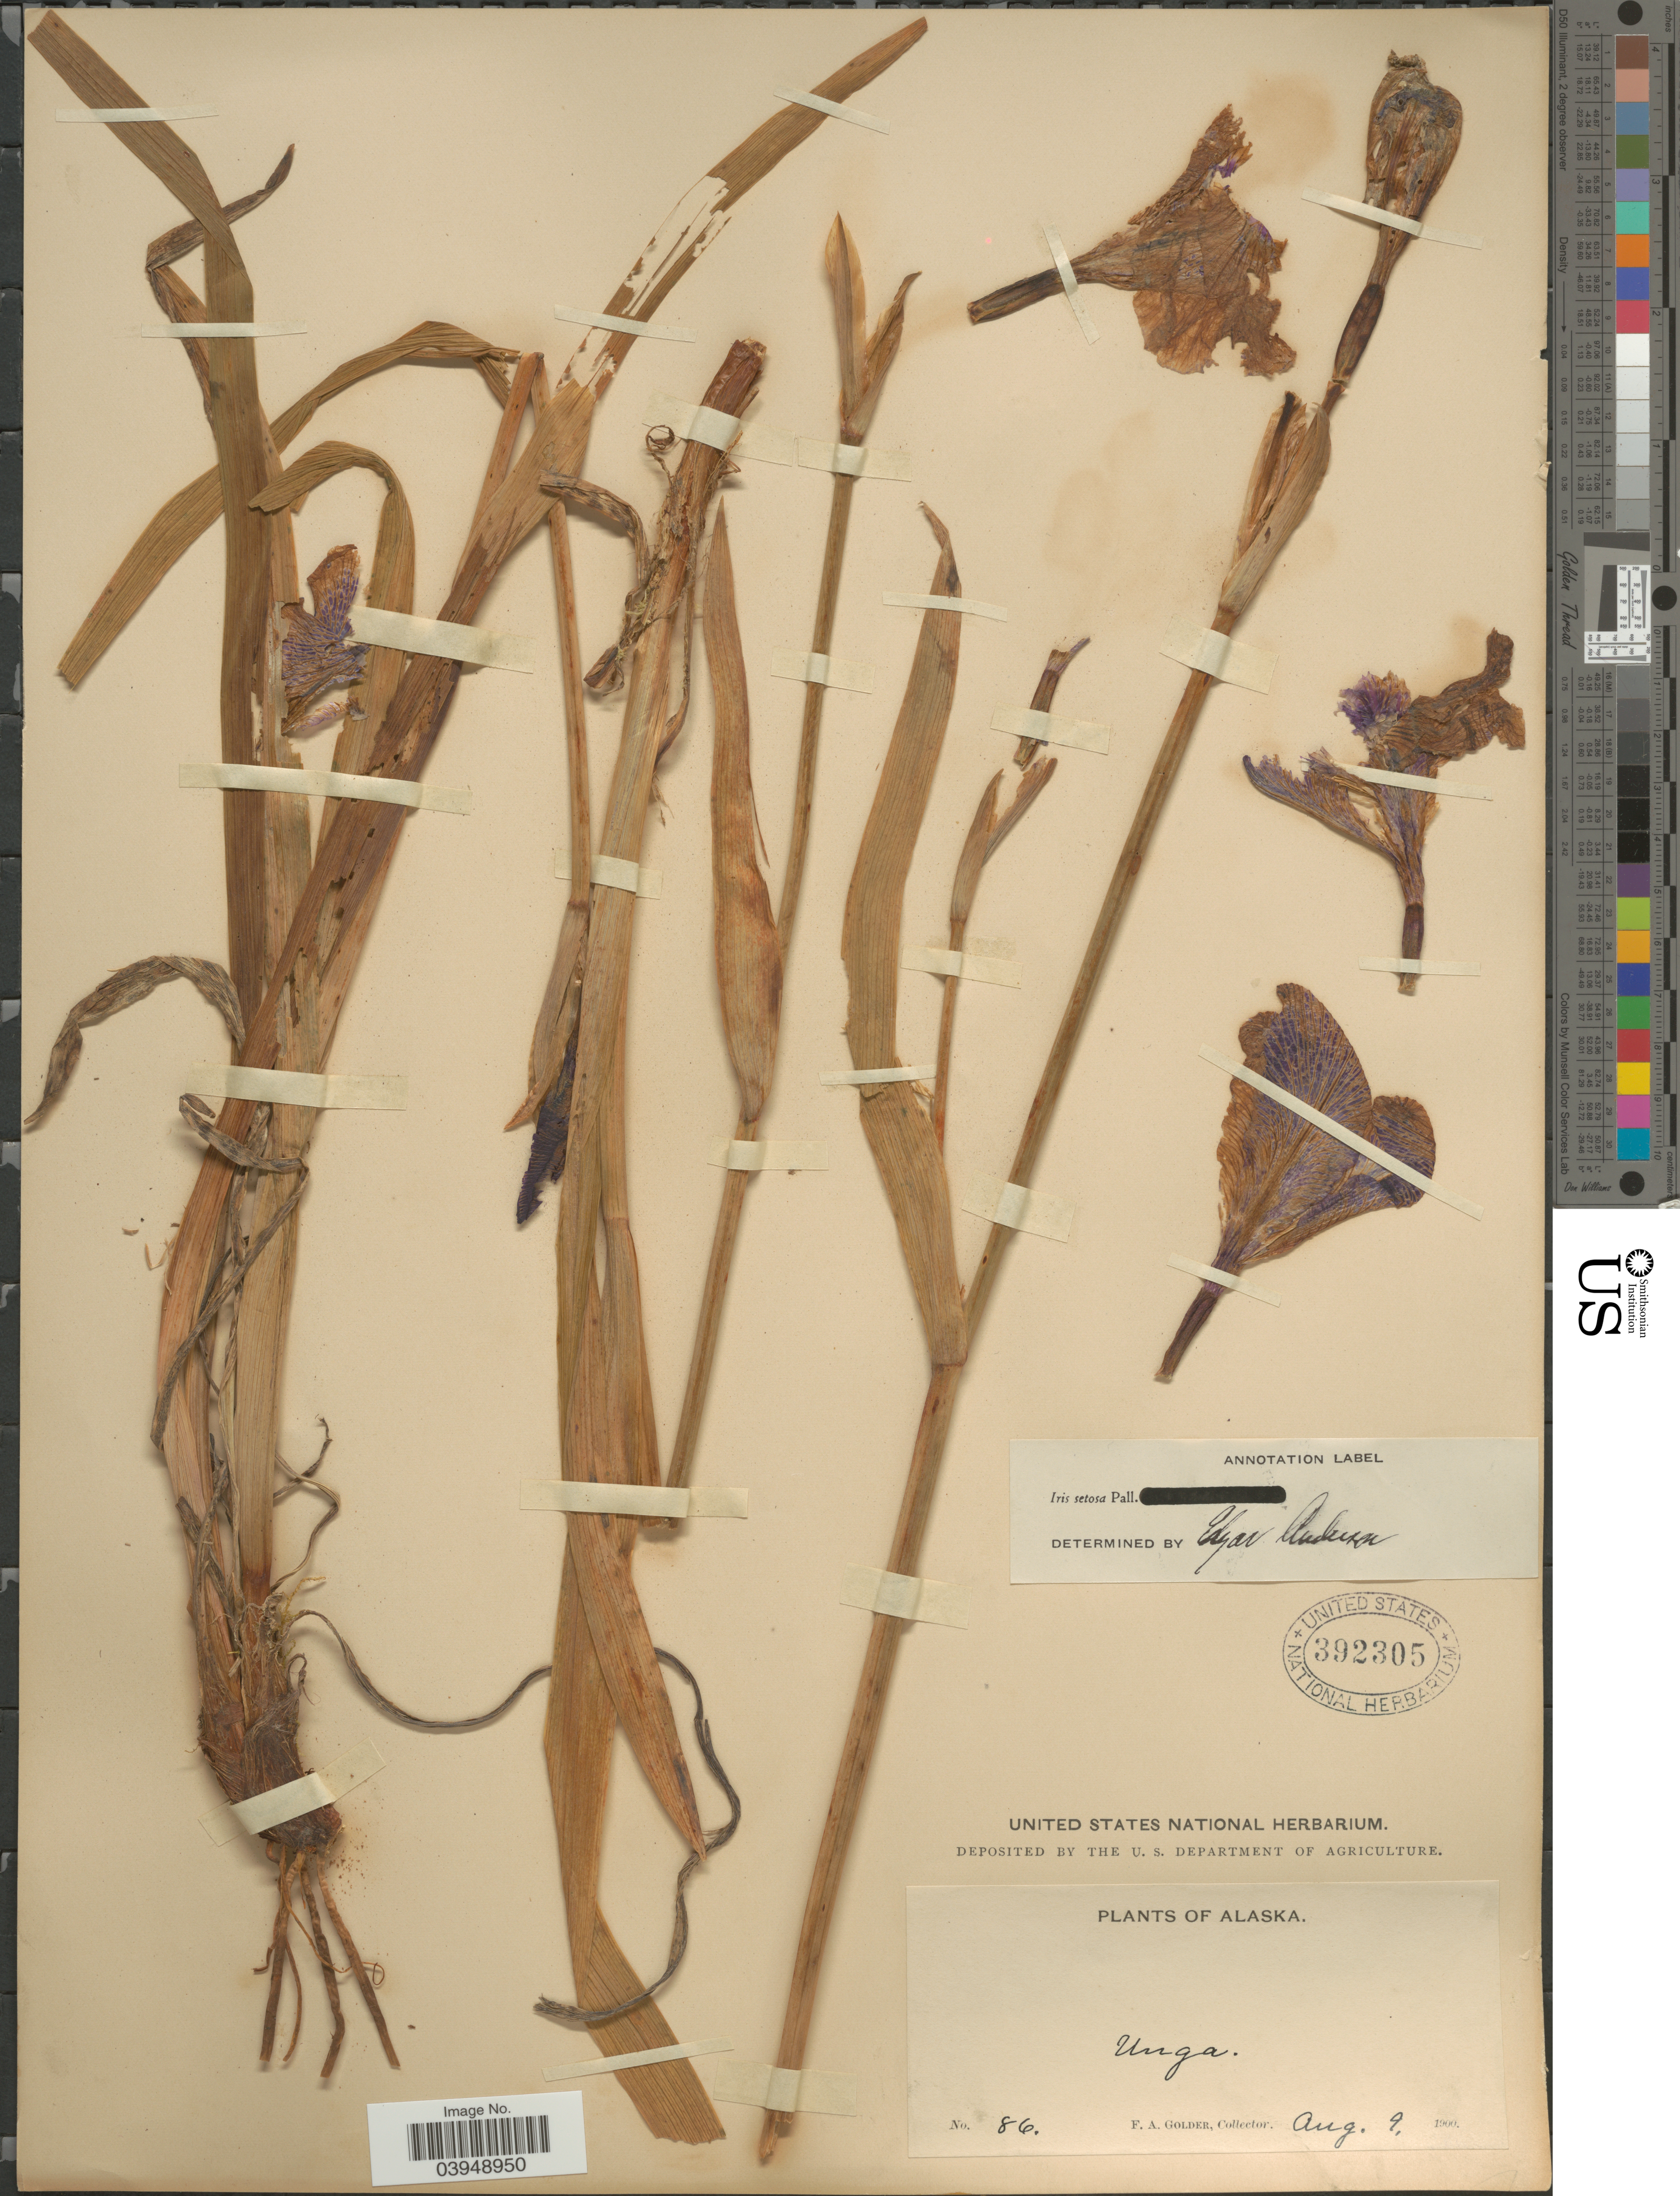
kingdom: Plantae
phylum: Tracheophyta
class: Liliopsida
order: Asparagales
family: Iridaceae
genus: Iris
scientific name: Iris setosa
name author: Pall. ex Link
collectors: F. Golder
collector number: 86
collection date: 1900-08-09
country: United States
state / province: Alaska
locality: Unga.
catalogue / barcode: US 392305